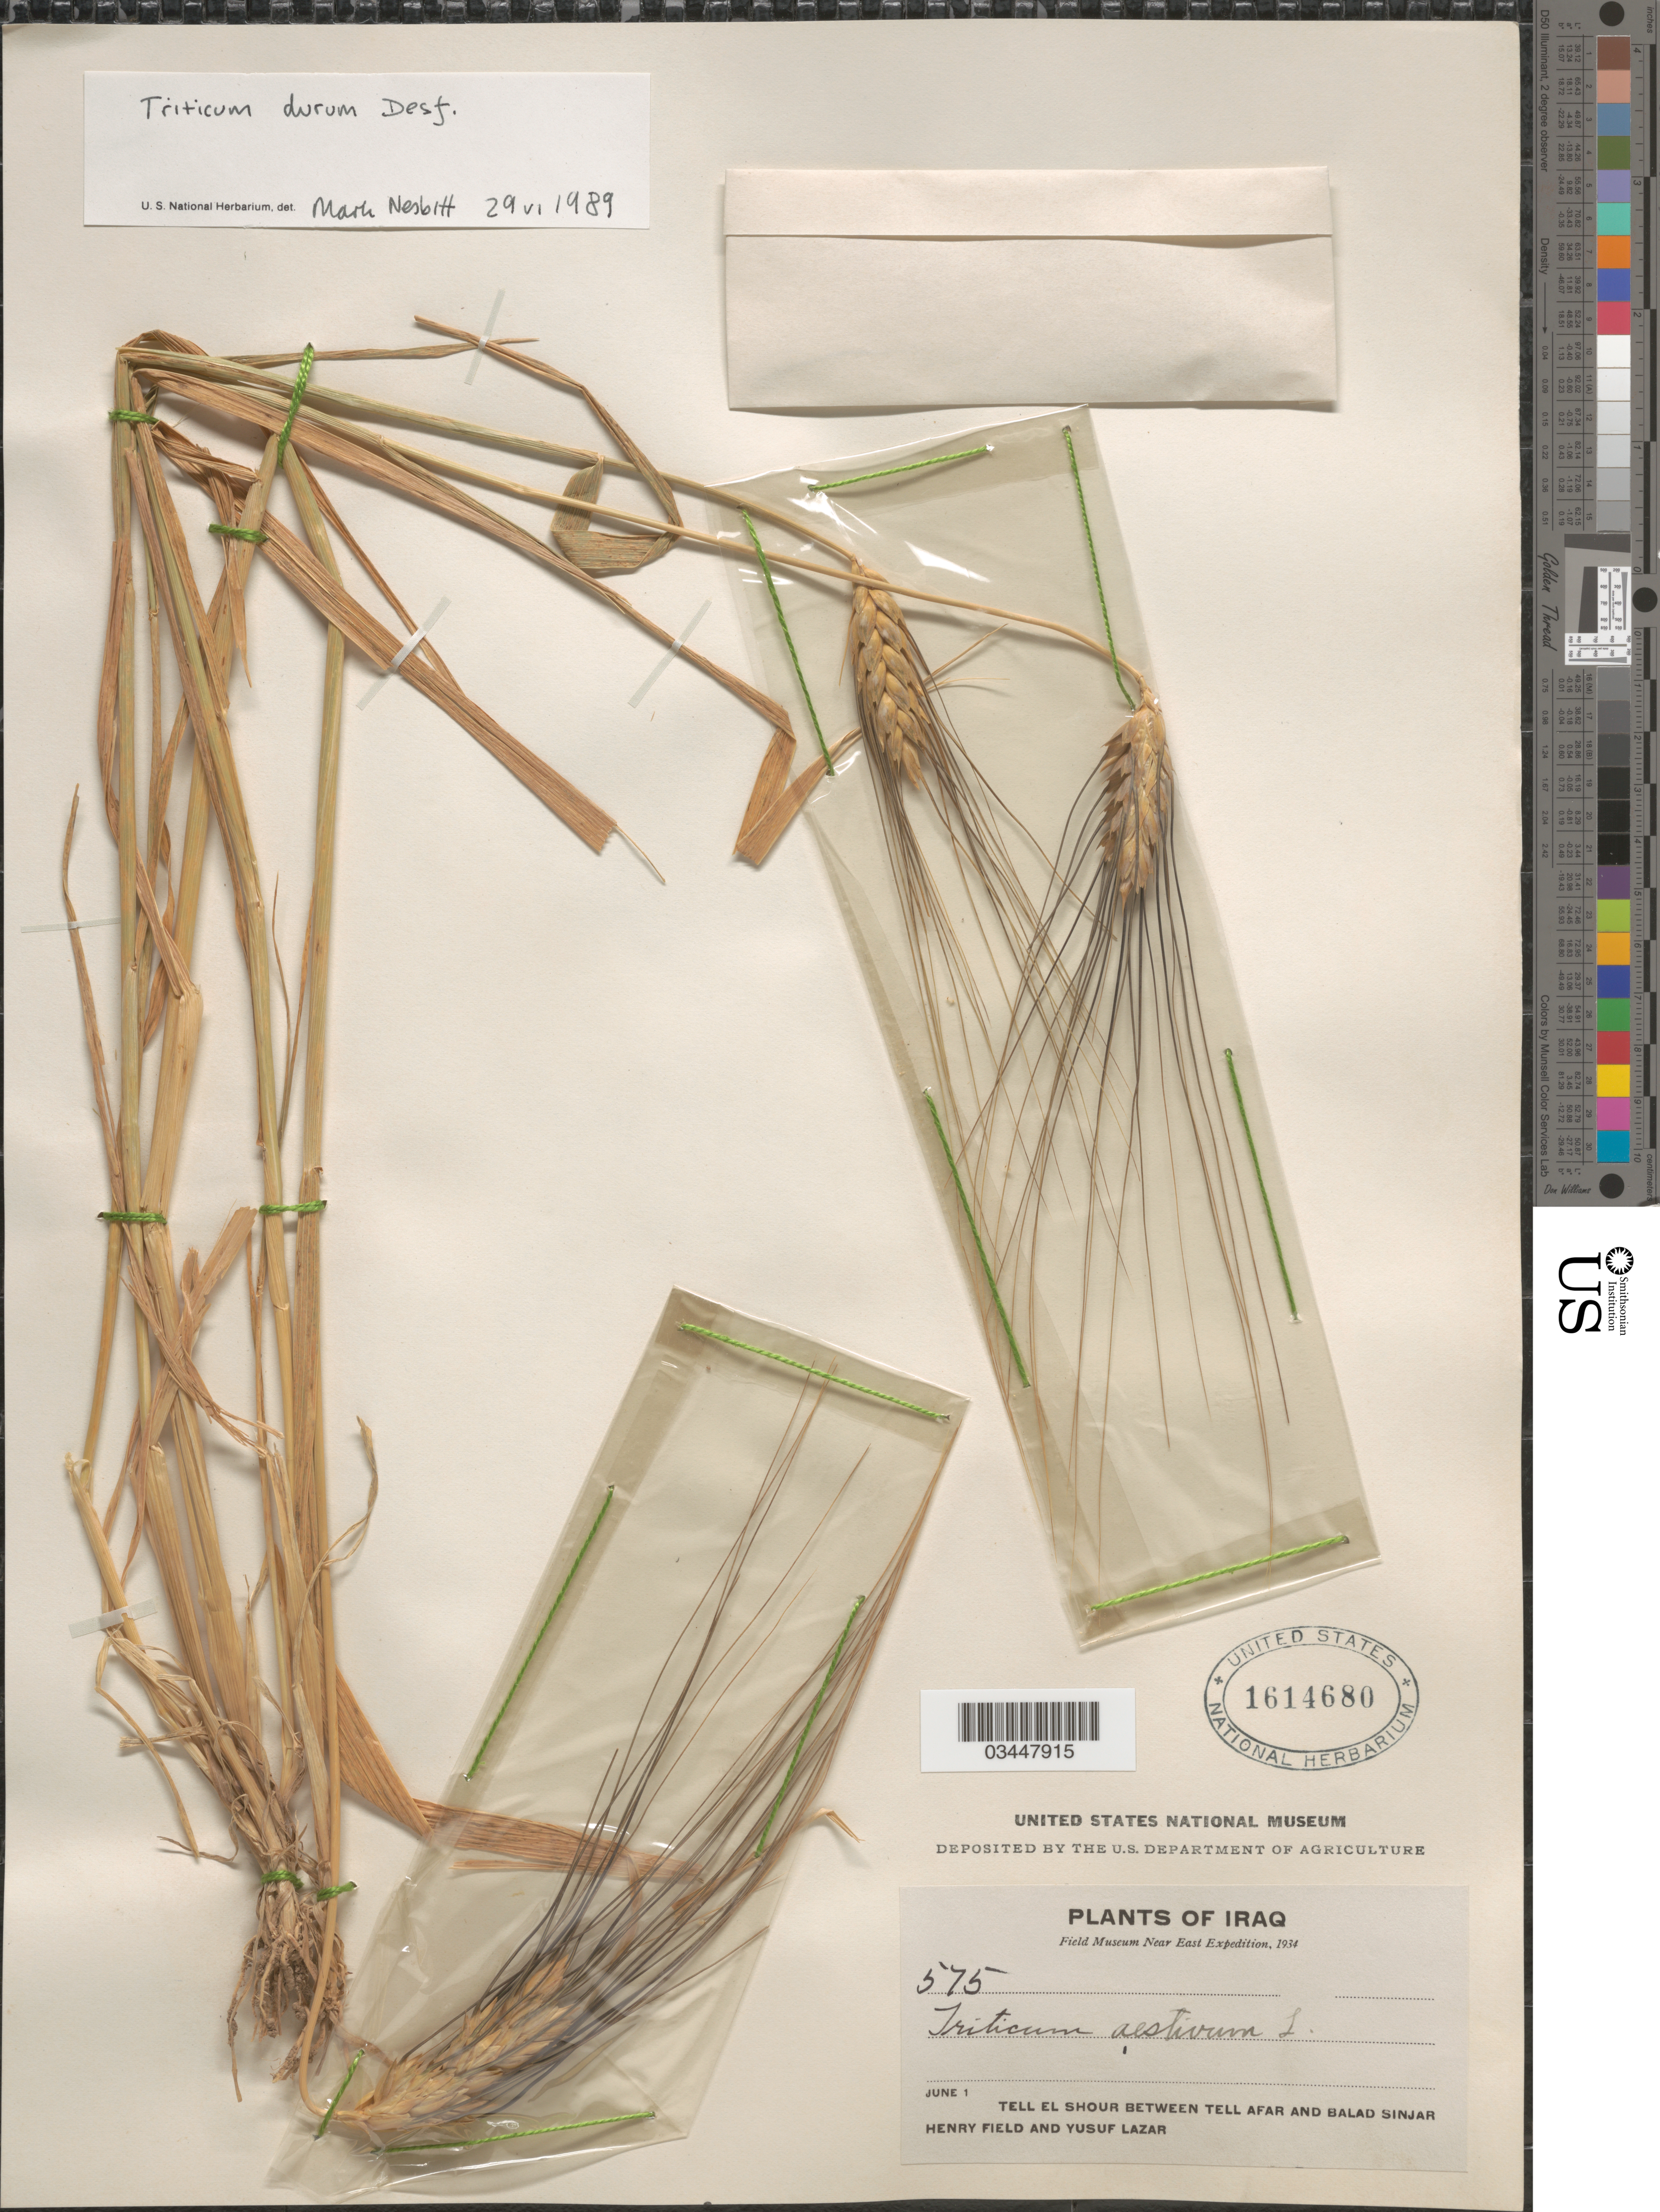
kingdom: Plantae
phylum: Tracheophyta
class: Liliopsida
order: Poales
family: Poaceae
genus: Triticum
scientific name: Triticum durum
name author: Desf.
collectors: H. Field & Y. Lazar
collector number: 575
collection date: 1934-06-01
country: Iraq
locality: Field Museum Near East Expedition, 1934. Tell El Shour between Tell Afar and Balad Sinjar.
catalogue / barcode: US 1614680